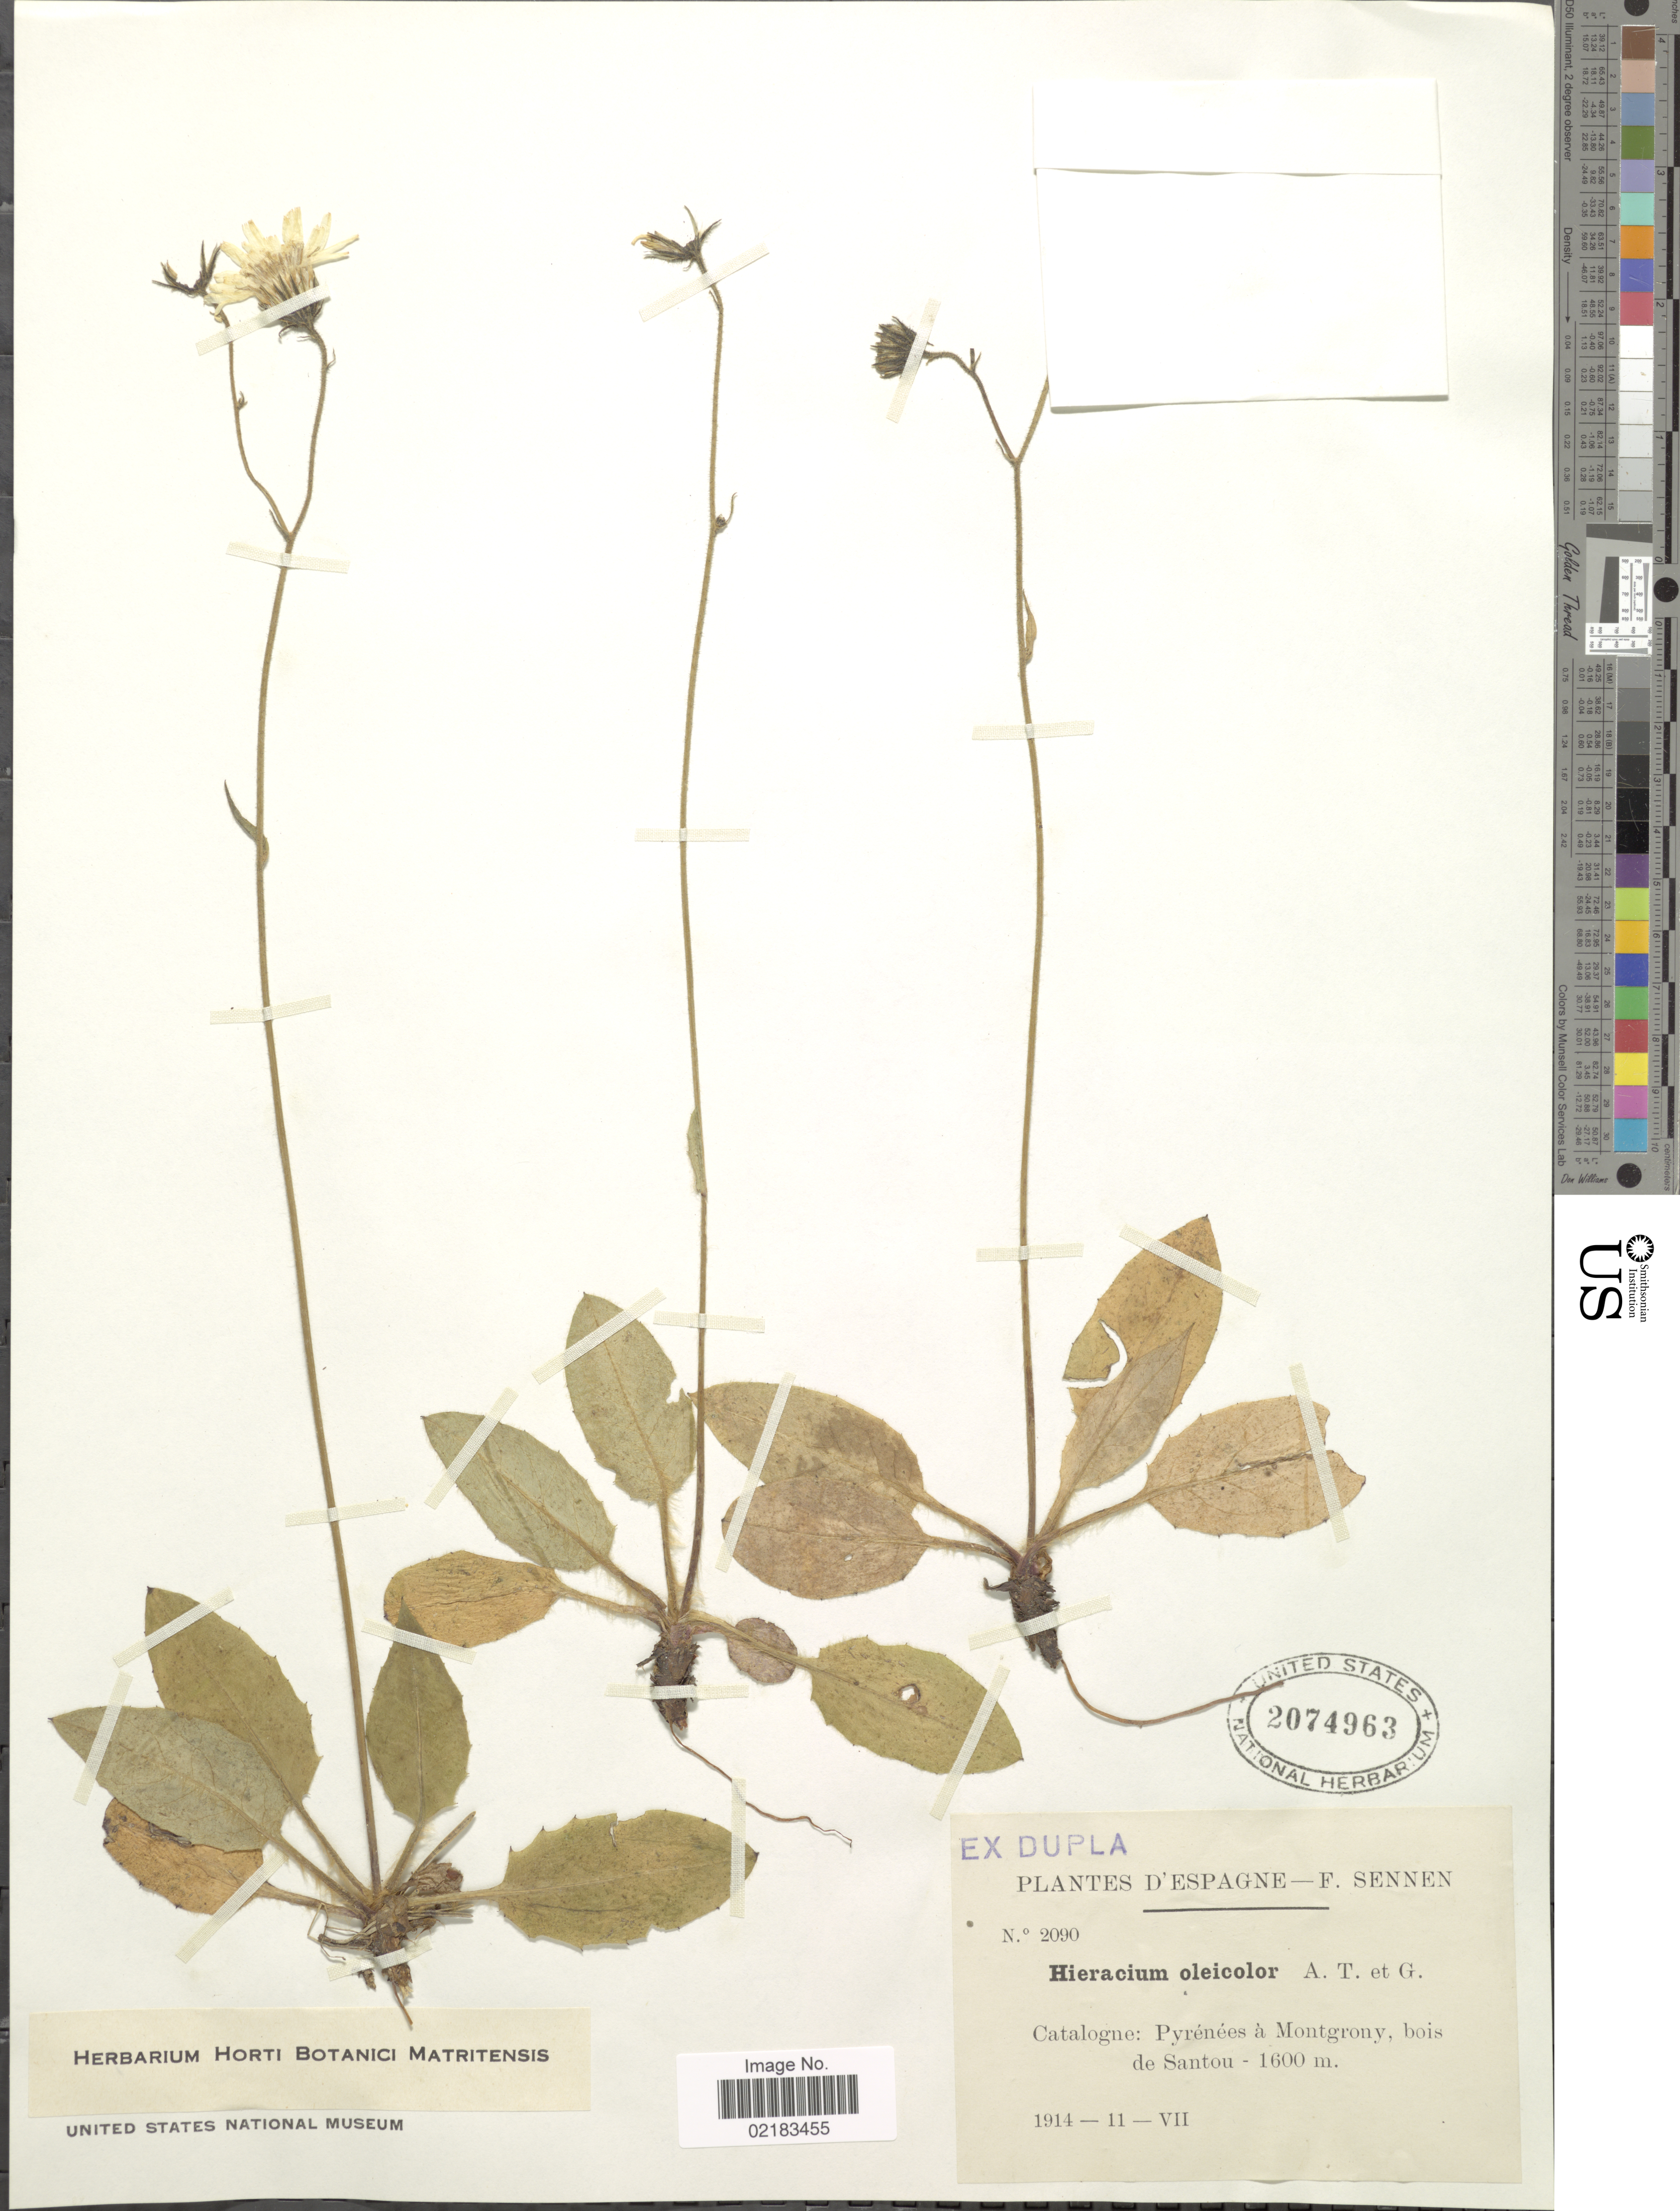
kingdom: Plantae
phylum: Tracheophyta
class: Magnoliopsida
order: Asterales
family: Asteraceae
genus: Hieracium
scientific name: Hieracium oleicolor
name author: Arvet-Touvet & Gaut.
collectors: E. Sennen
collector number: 2090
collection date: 1914-07-11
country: Spain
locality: D'Espagne, Catalogne: Pyrénées á Montgrony, bois de Santau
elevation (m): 1600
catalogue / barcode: US 2074963